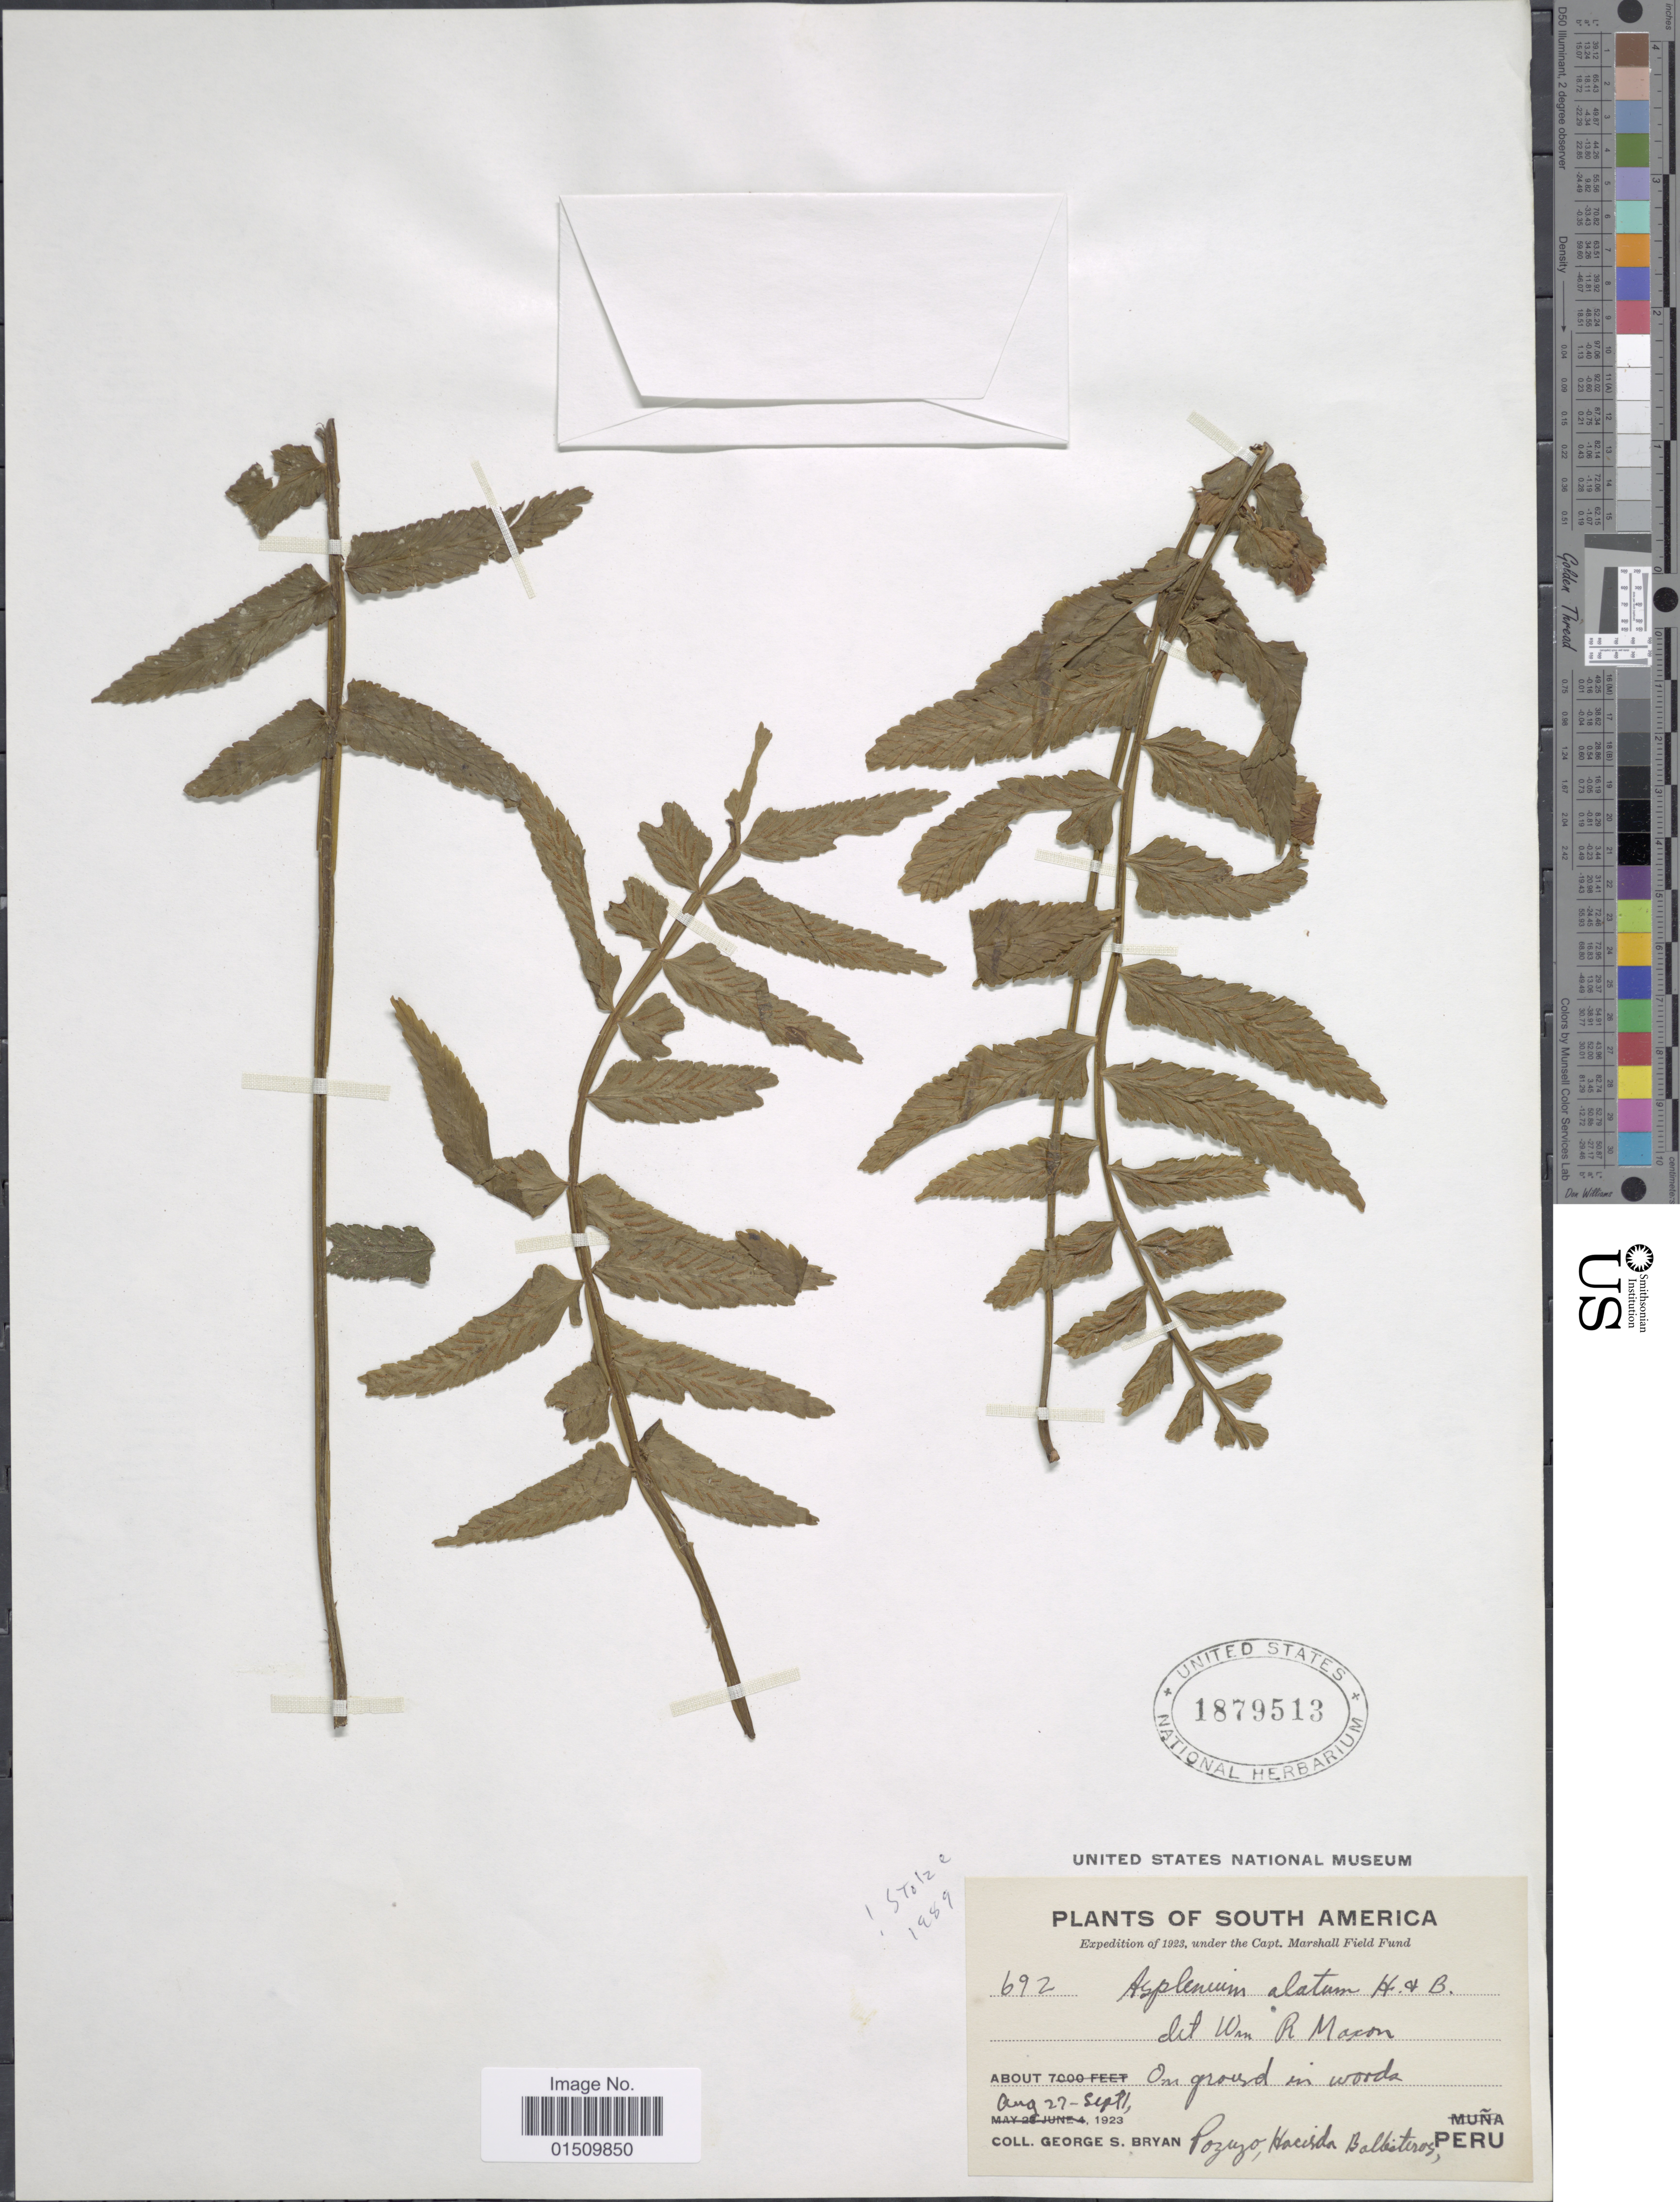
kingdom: Plantae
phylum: Tracheophyta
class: Polypodiopsida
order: Polypodiales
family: Aspleniaceae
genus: Asplenium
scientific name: Asplenium alatum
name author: Humb. & Bonpl. ex Willd.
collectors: G. S. Bryan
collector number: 692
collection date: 1923-08-27/1923-09-01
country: Peru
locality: Pozuzo, Hacienda Ballisteros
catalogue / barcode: US 1879513